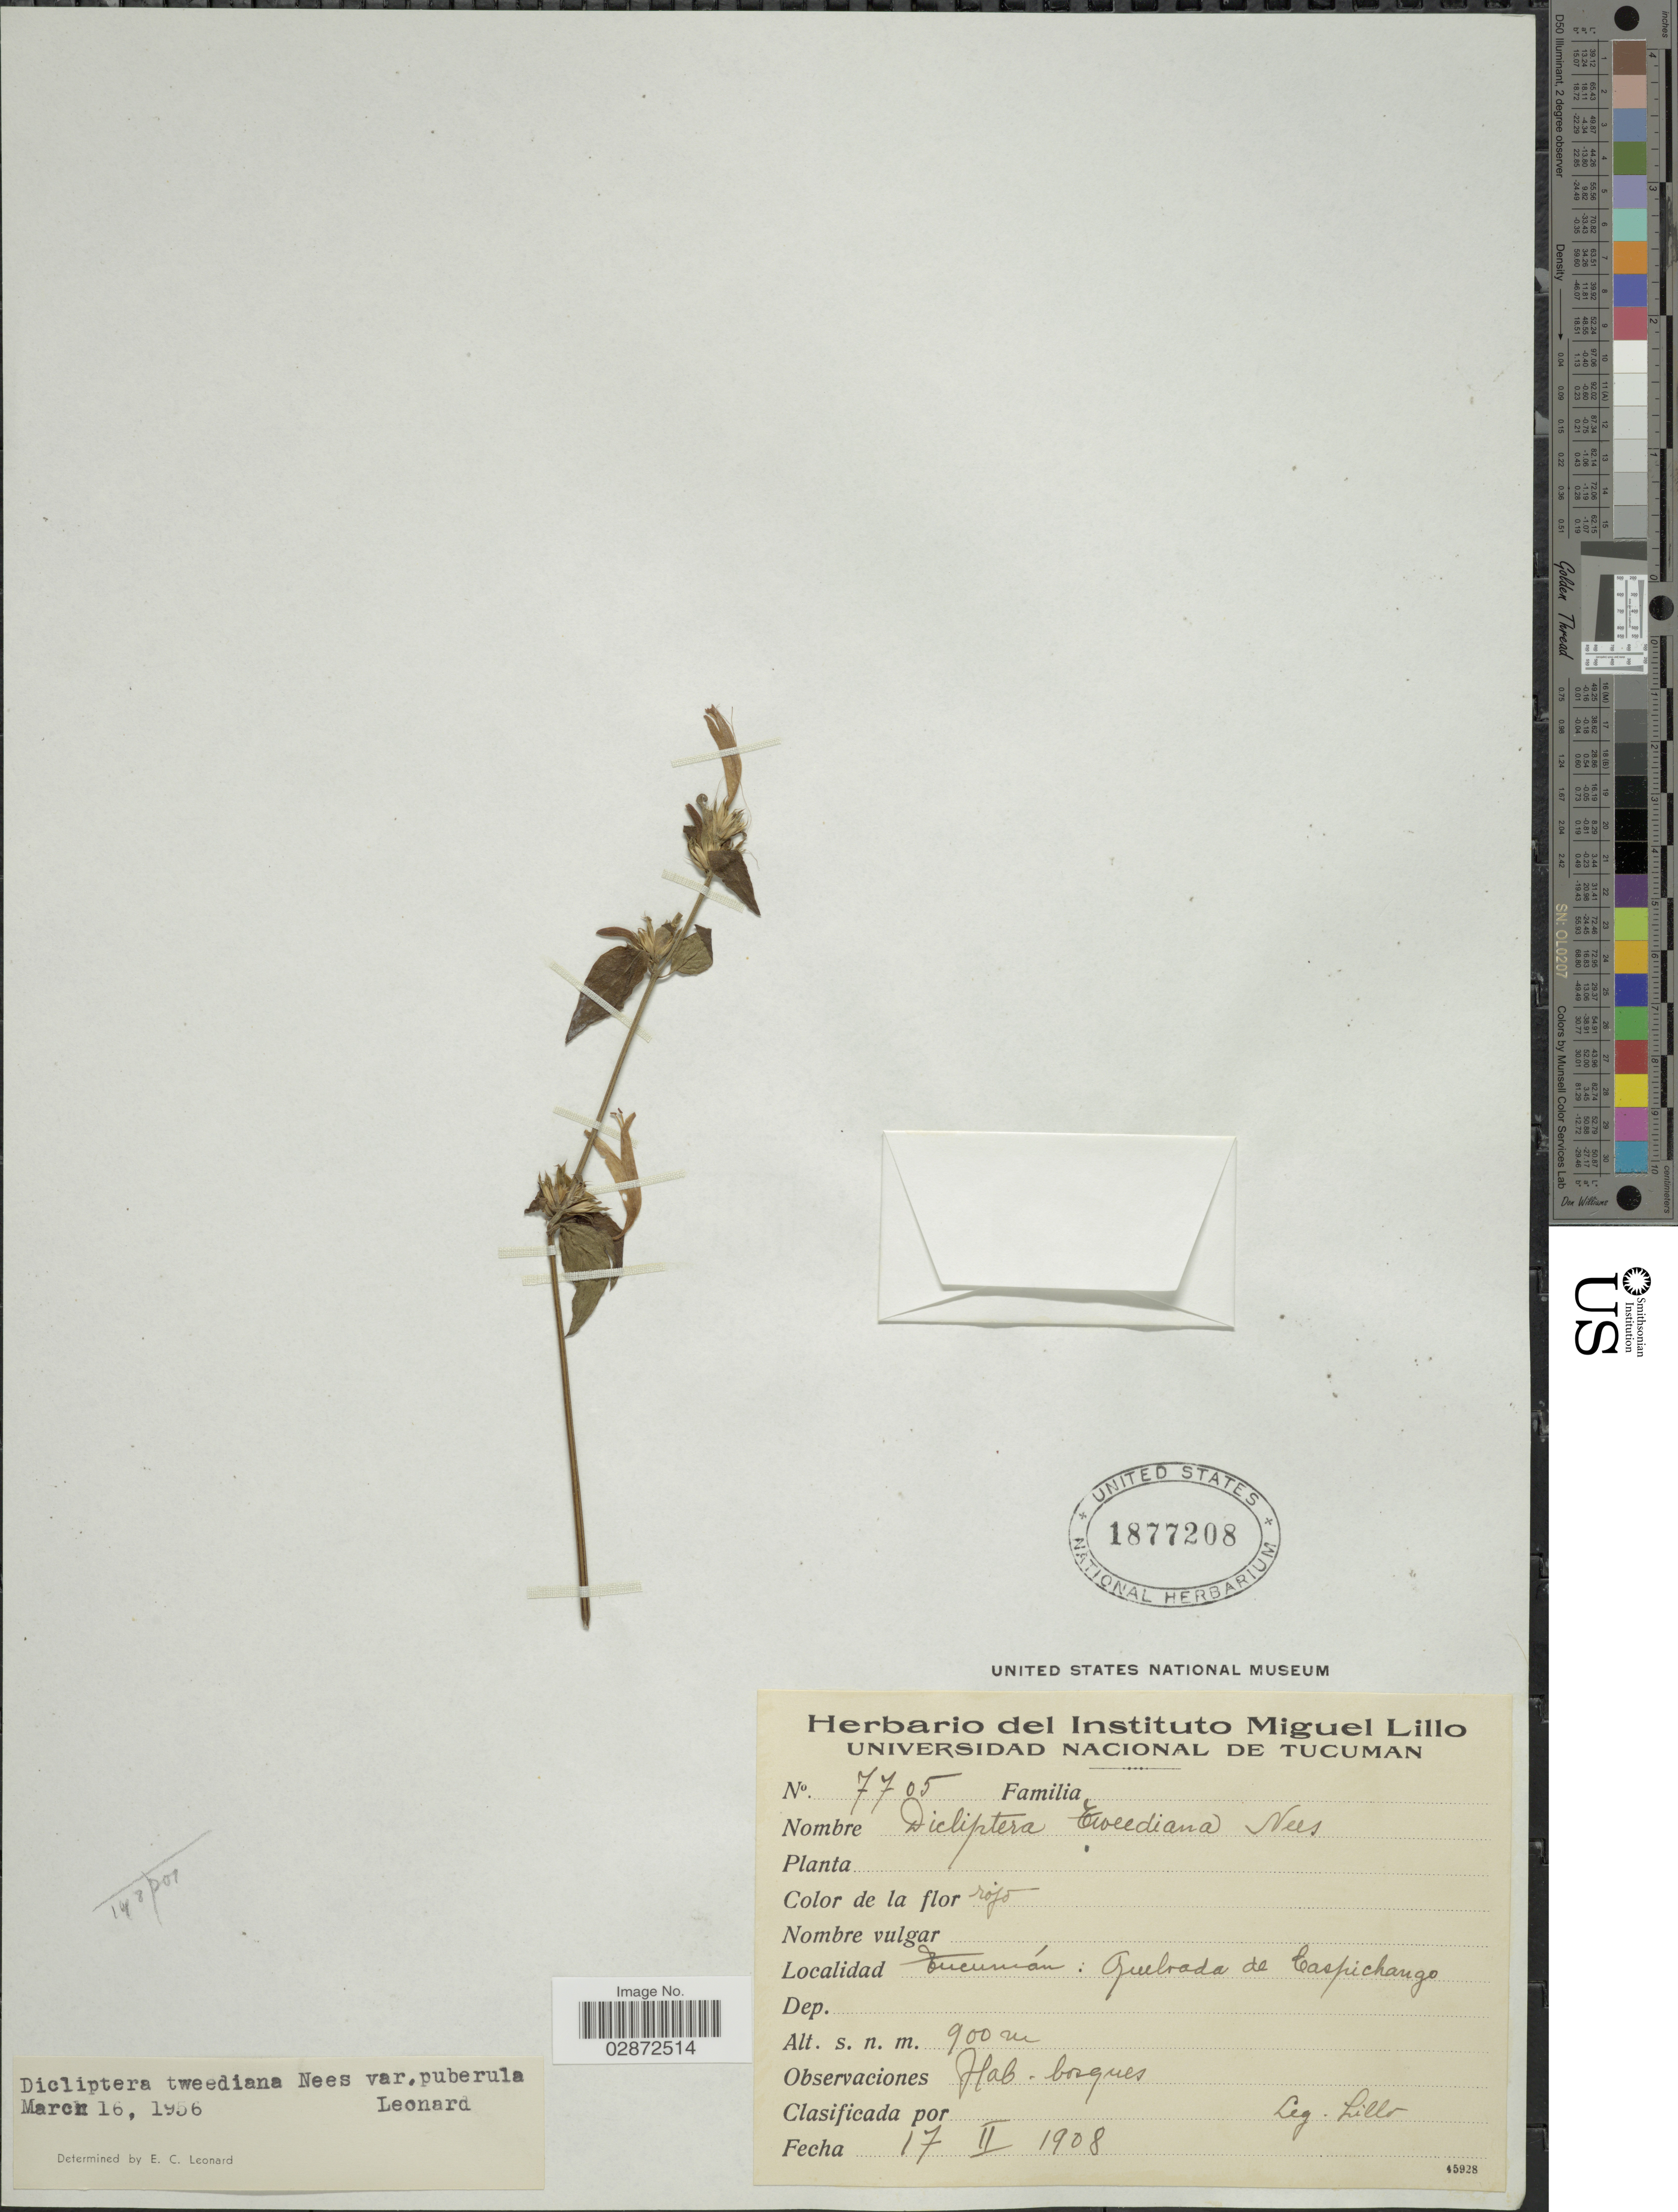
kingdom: Plantae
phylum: Tracheophyta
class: Magnoliopsida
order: Lamiales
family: Acanthaceae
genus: Dicliptera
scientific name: Dicliptera squarrosa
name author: Nees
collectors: M. Lillo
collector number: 7705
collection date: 1908-02-17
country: Argentina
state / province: Tucuman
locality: Tucumán: Quebrada de Caspichango.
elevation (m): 900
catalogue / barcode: US 1877208